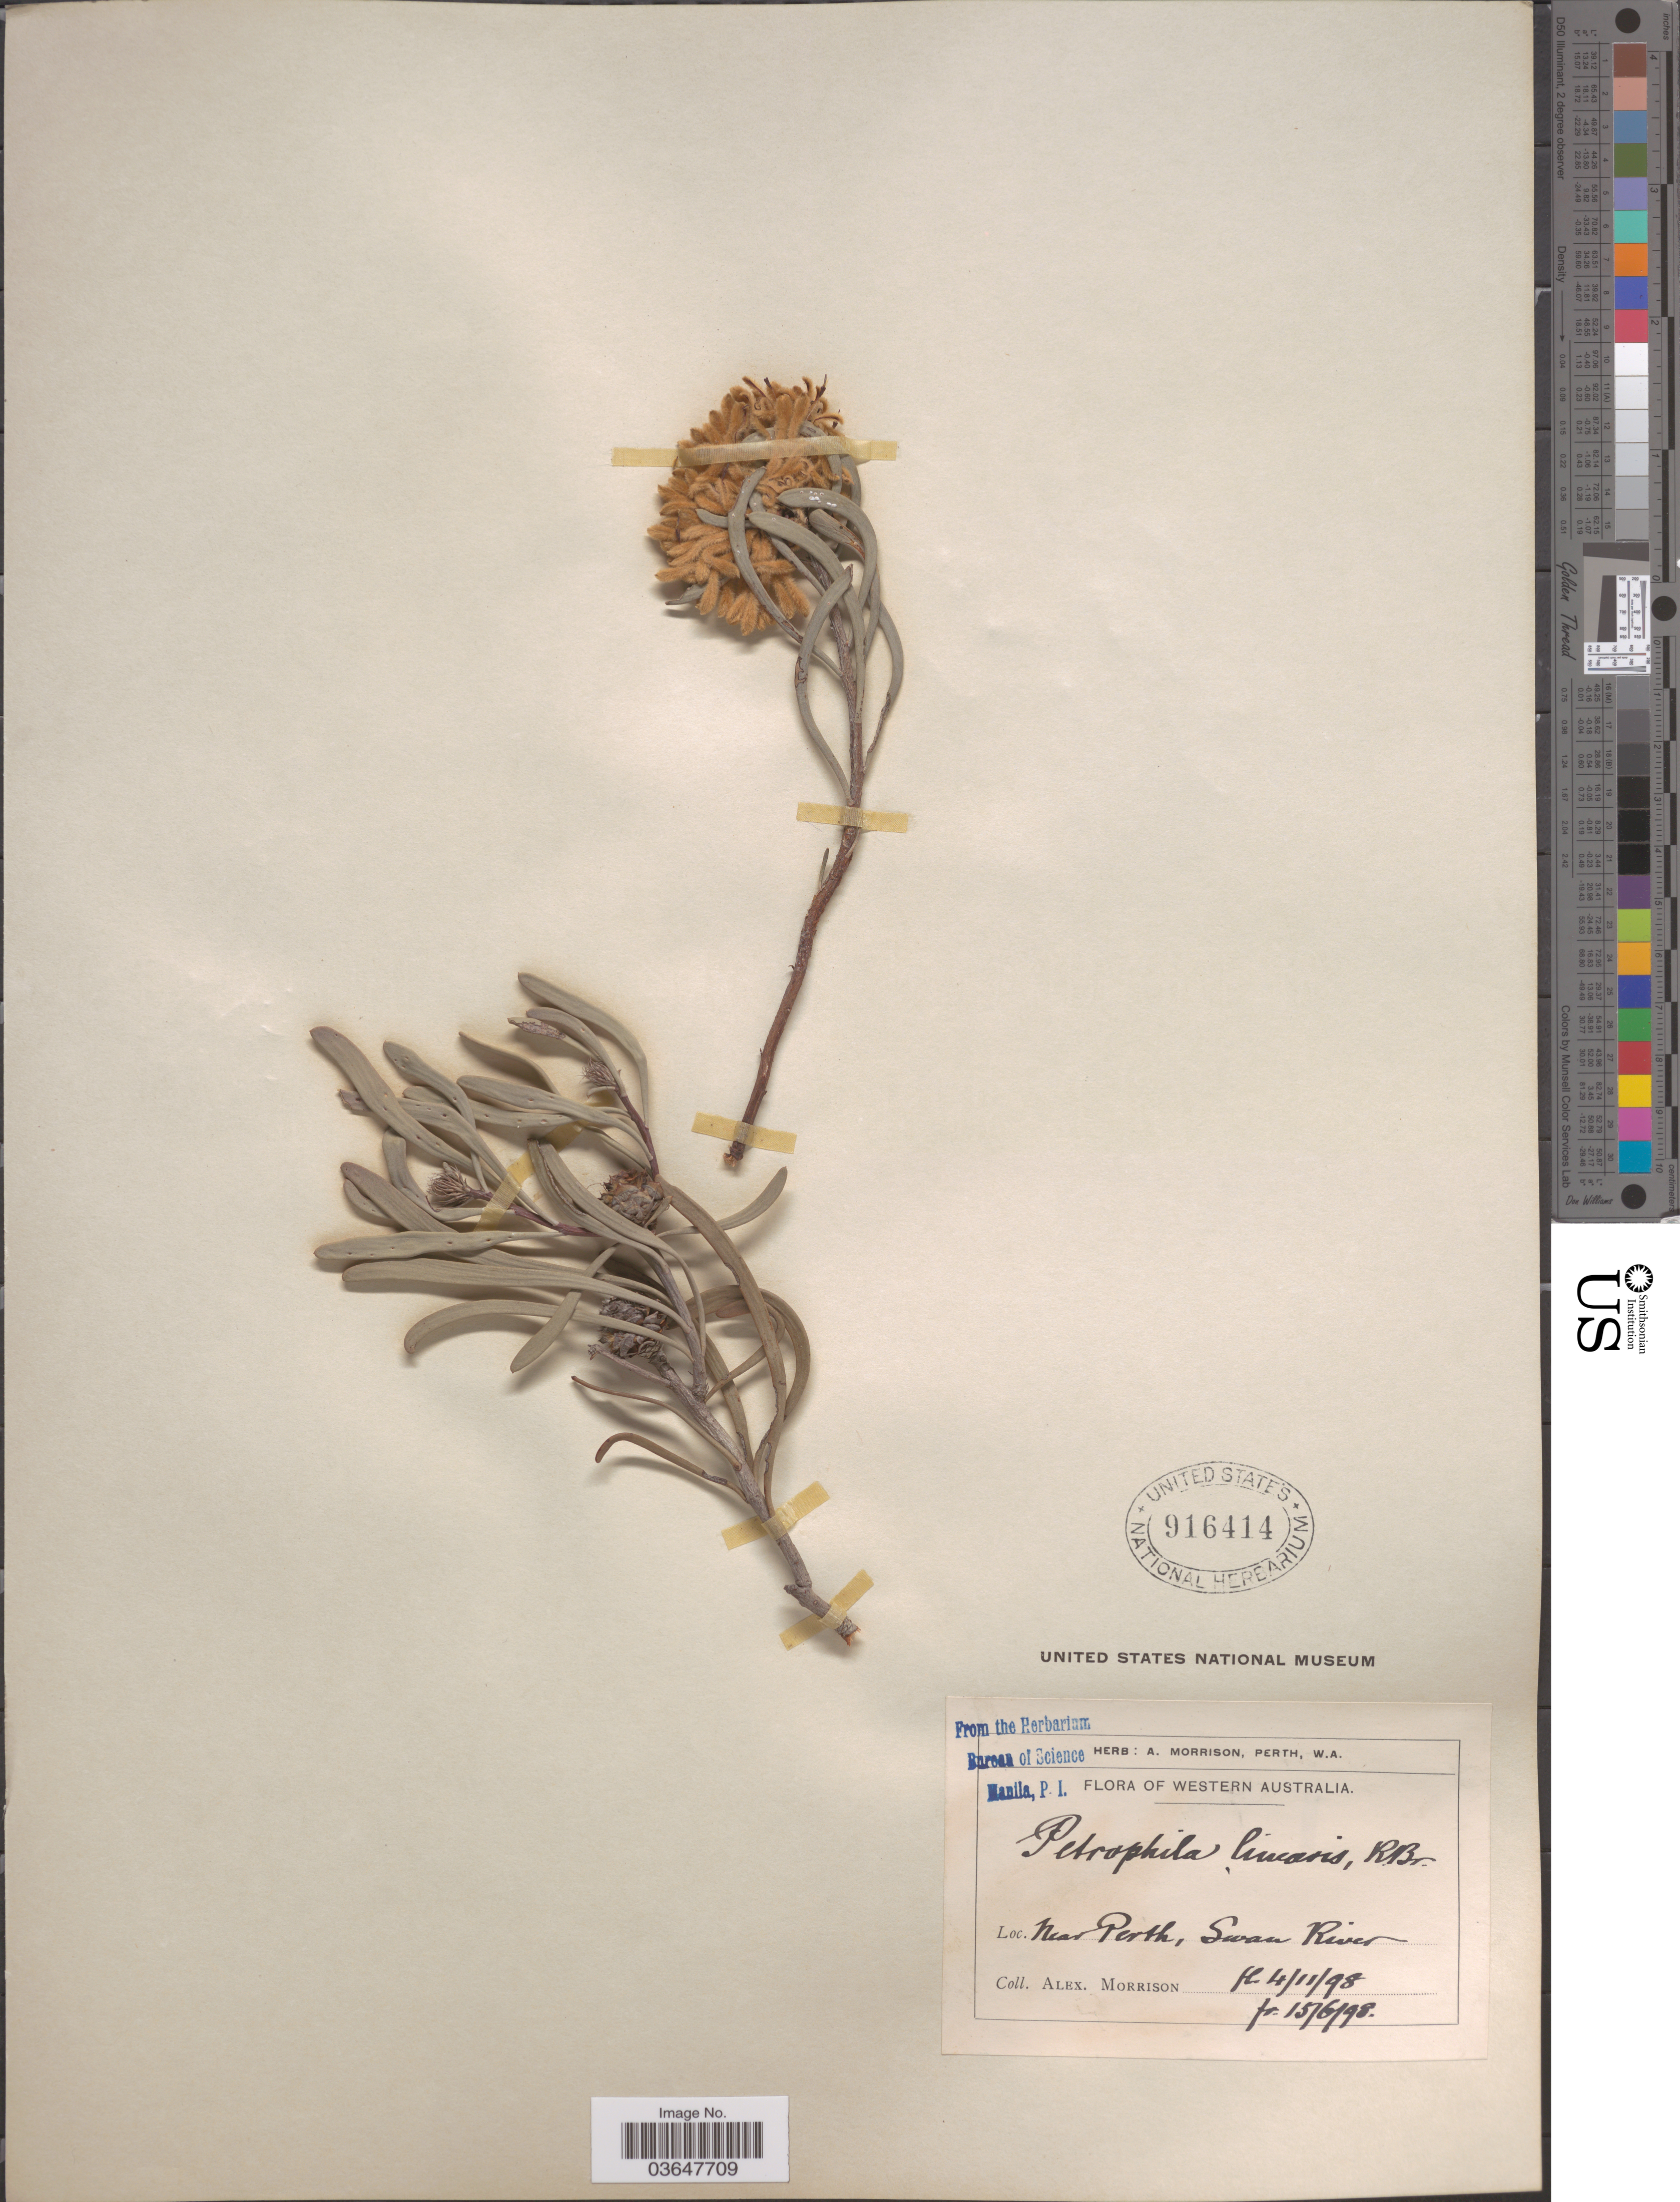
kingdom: Plantae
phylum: Tracheophyta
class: Magnoliopsida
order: Proteales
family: Proteaceae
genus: Petrophile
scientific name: Petrophile linearis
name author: R. Br.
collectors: A. Morrison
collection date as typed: Transcribed d/m/y: 15/6/98 to 4/11/98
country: Australia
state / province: Western Australia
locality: Near Perth, Swan River.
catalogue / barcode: US 916414